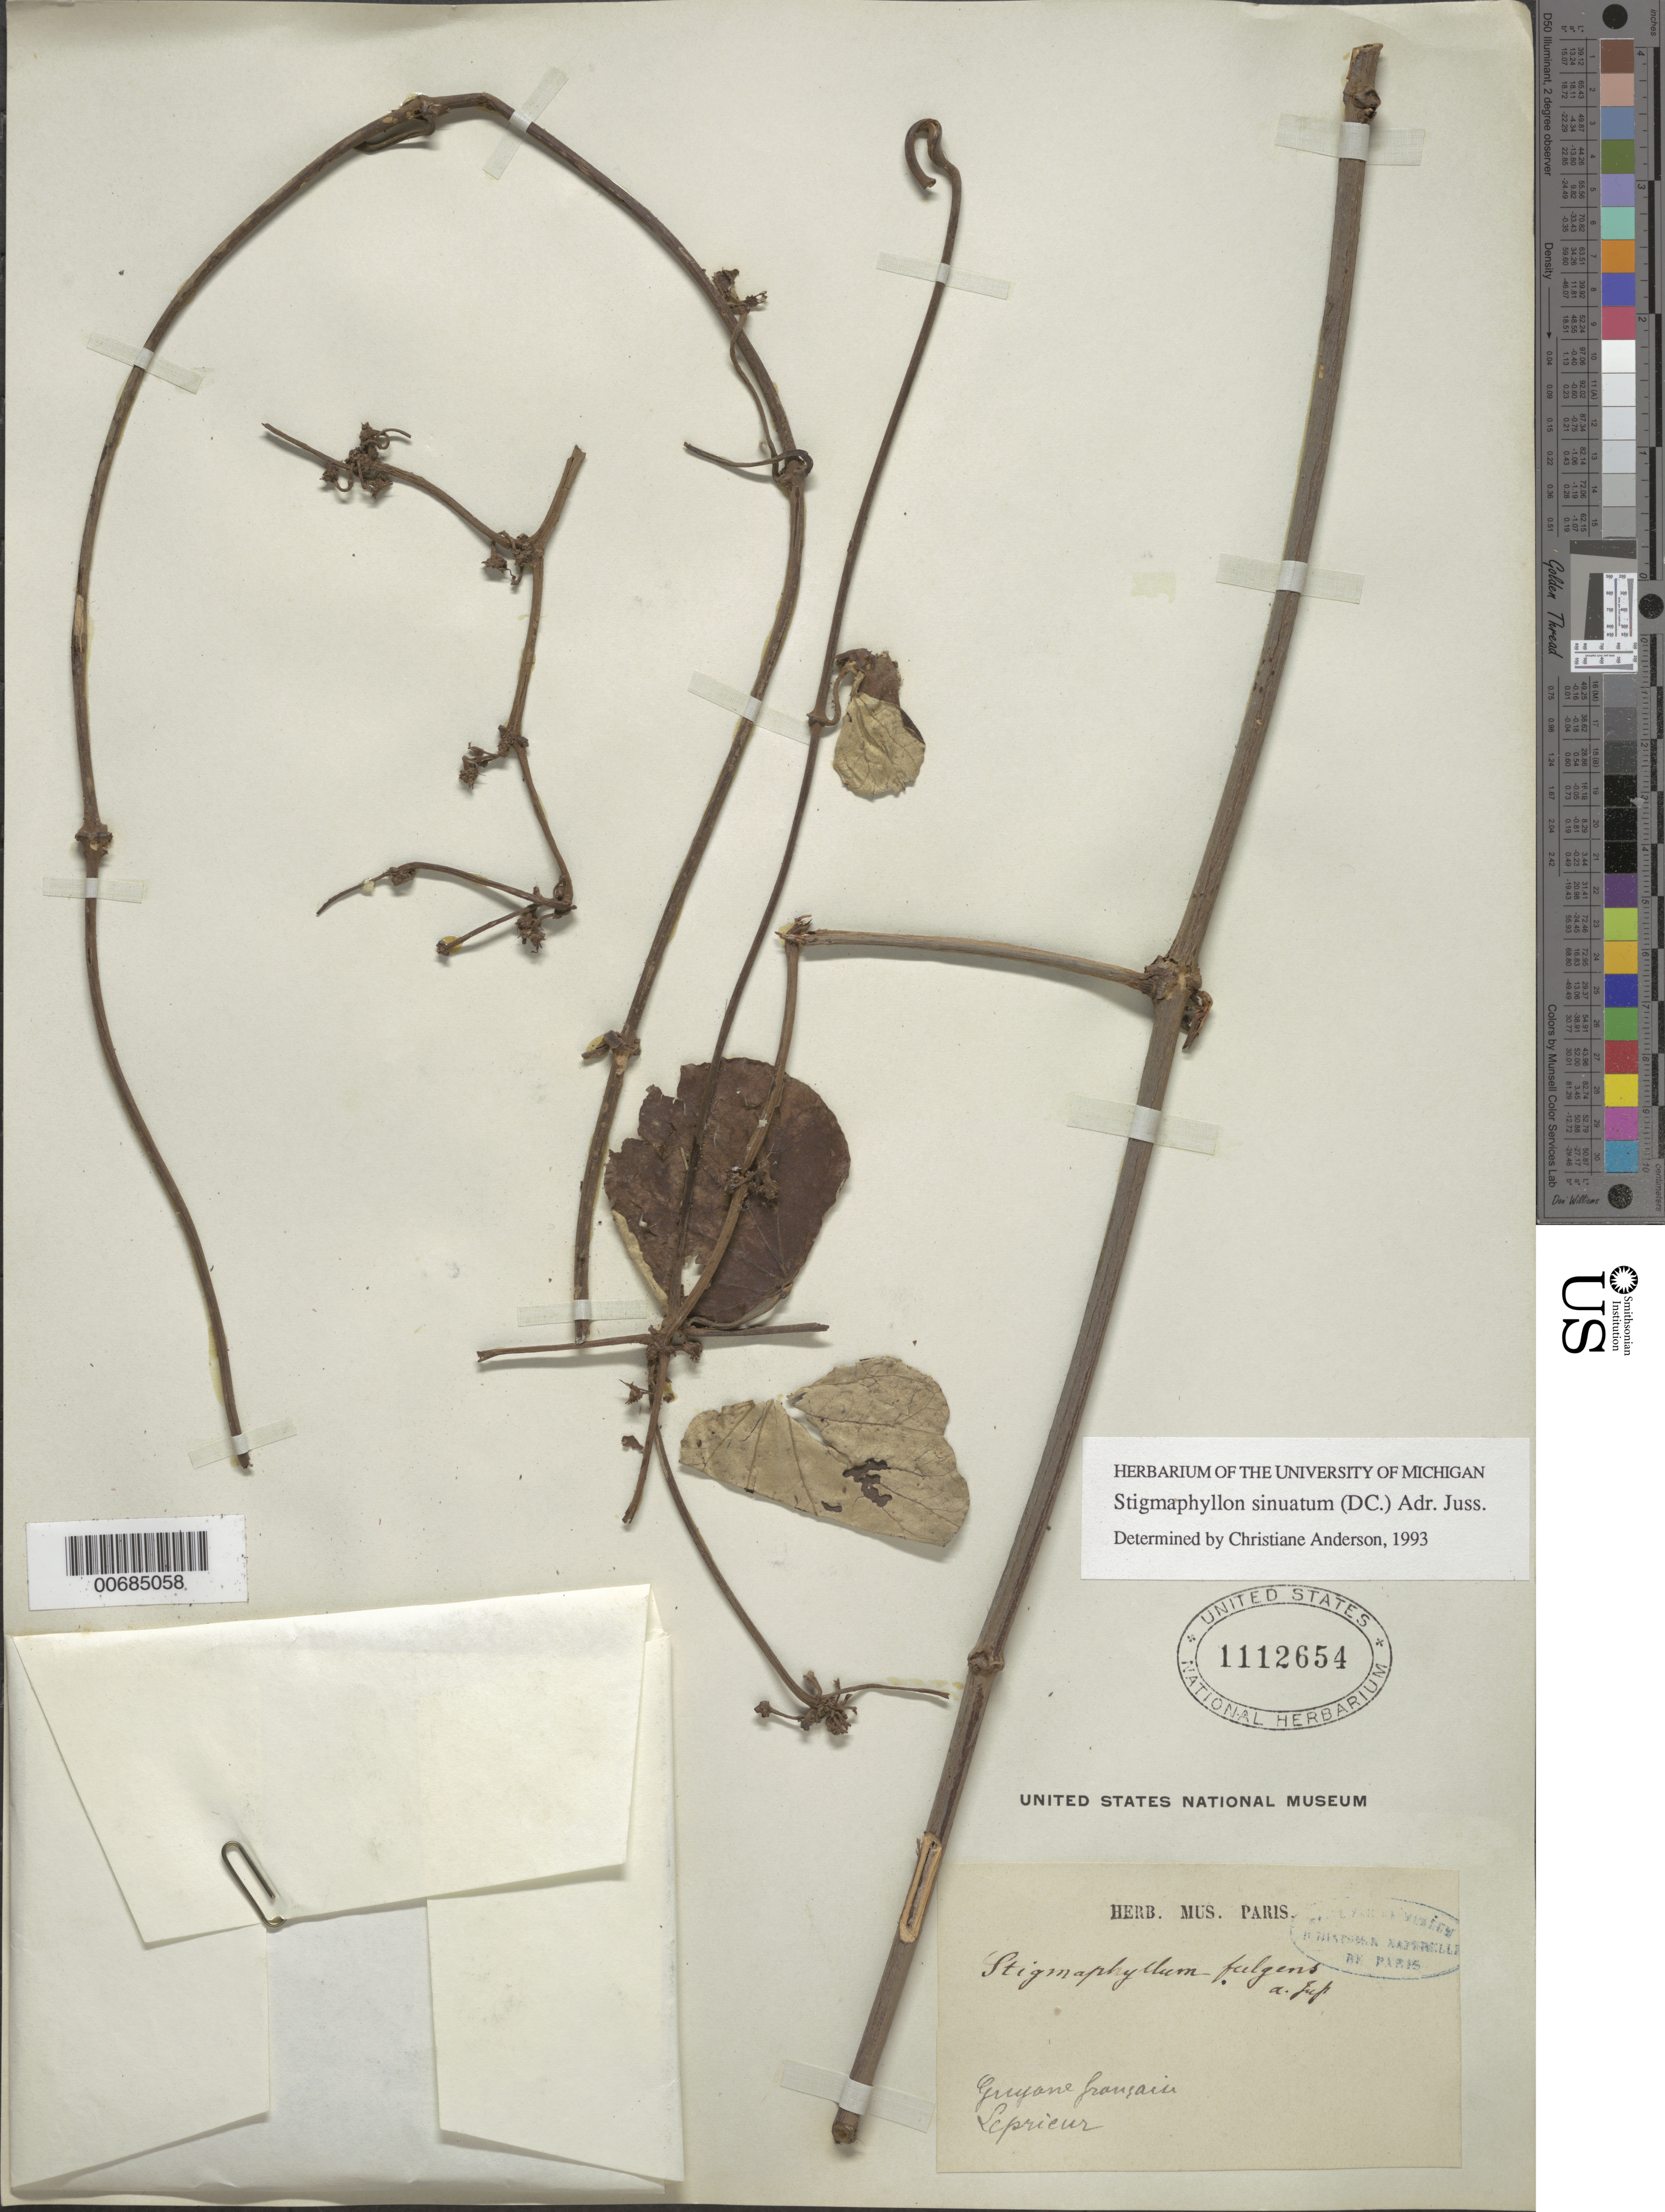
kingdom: Plantae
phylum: Tracheophyta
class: Magnoliopsida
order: Malpighiales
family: Malpighiaceae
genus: Stigmaphyllon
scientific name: Stigmaphyllon sinuatum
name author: (DC.) A. Juss.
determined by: Anderson, C.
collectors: F. M. R. Leprieur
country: French Guiana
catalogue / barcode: US 1112654